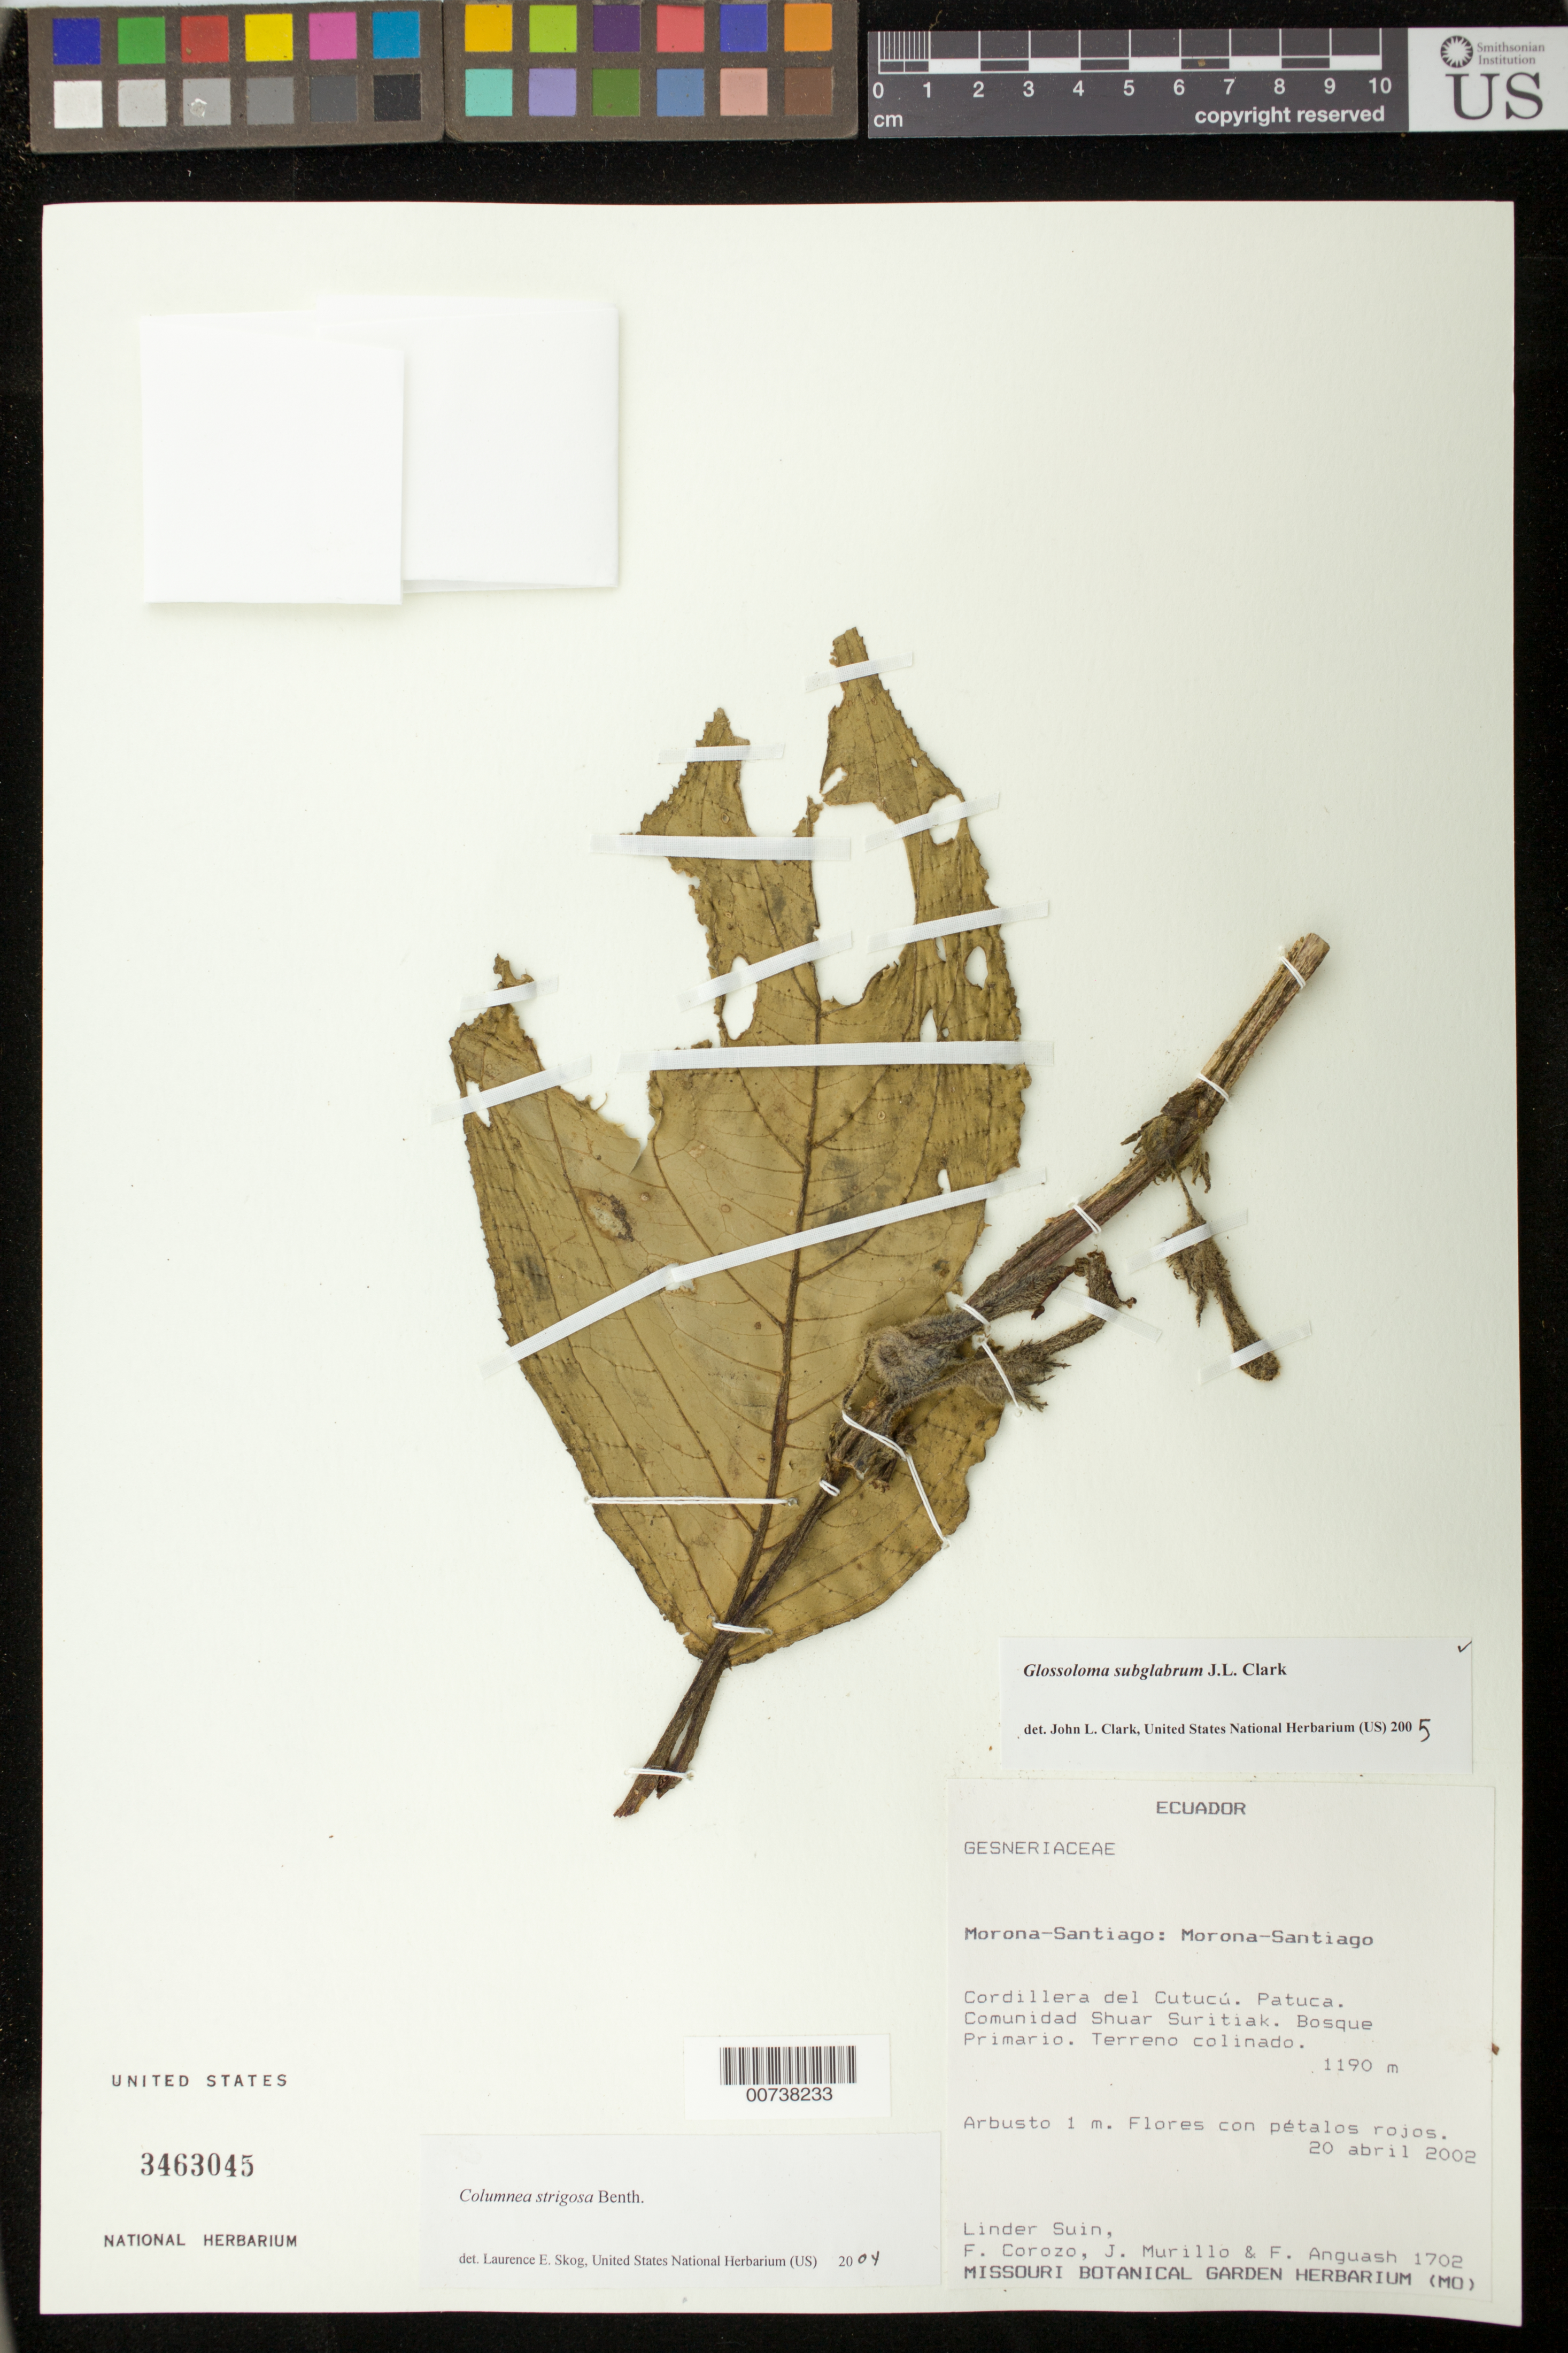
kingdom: Plantae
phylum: Tracheophyta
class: Magnoliopsida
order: Lamiales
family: Gesneriaceae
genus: Glossoloma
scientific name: Glossoloma subglabrum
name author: J.L. Clark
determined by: Clark, J. L., (SEL), The Marie Selby Botanical Garden (UNITED STATES)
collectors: L. Suin, F. Corozo, J. C. Murillo-A. & F. Anguash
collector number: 1702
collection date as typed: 20 Apr 2002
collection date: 2002-04-20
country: Ecuador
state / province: Morona-Santiago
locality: Morona-Santiago. Cordillera del Cutucú. Patuca. Comunidad Shuar Suritiak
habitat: Bosque Primario. Terreno colinado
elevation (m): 1190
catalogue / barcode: US 3463045